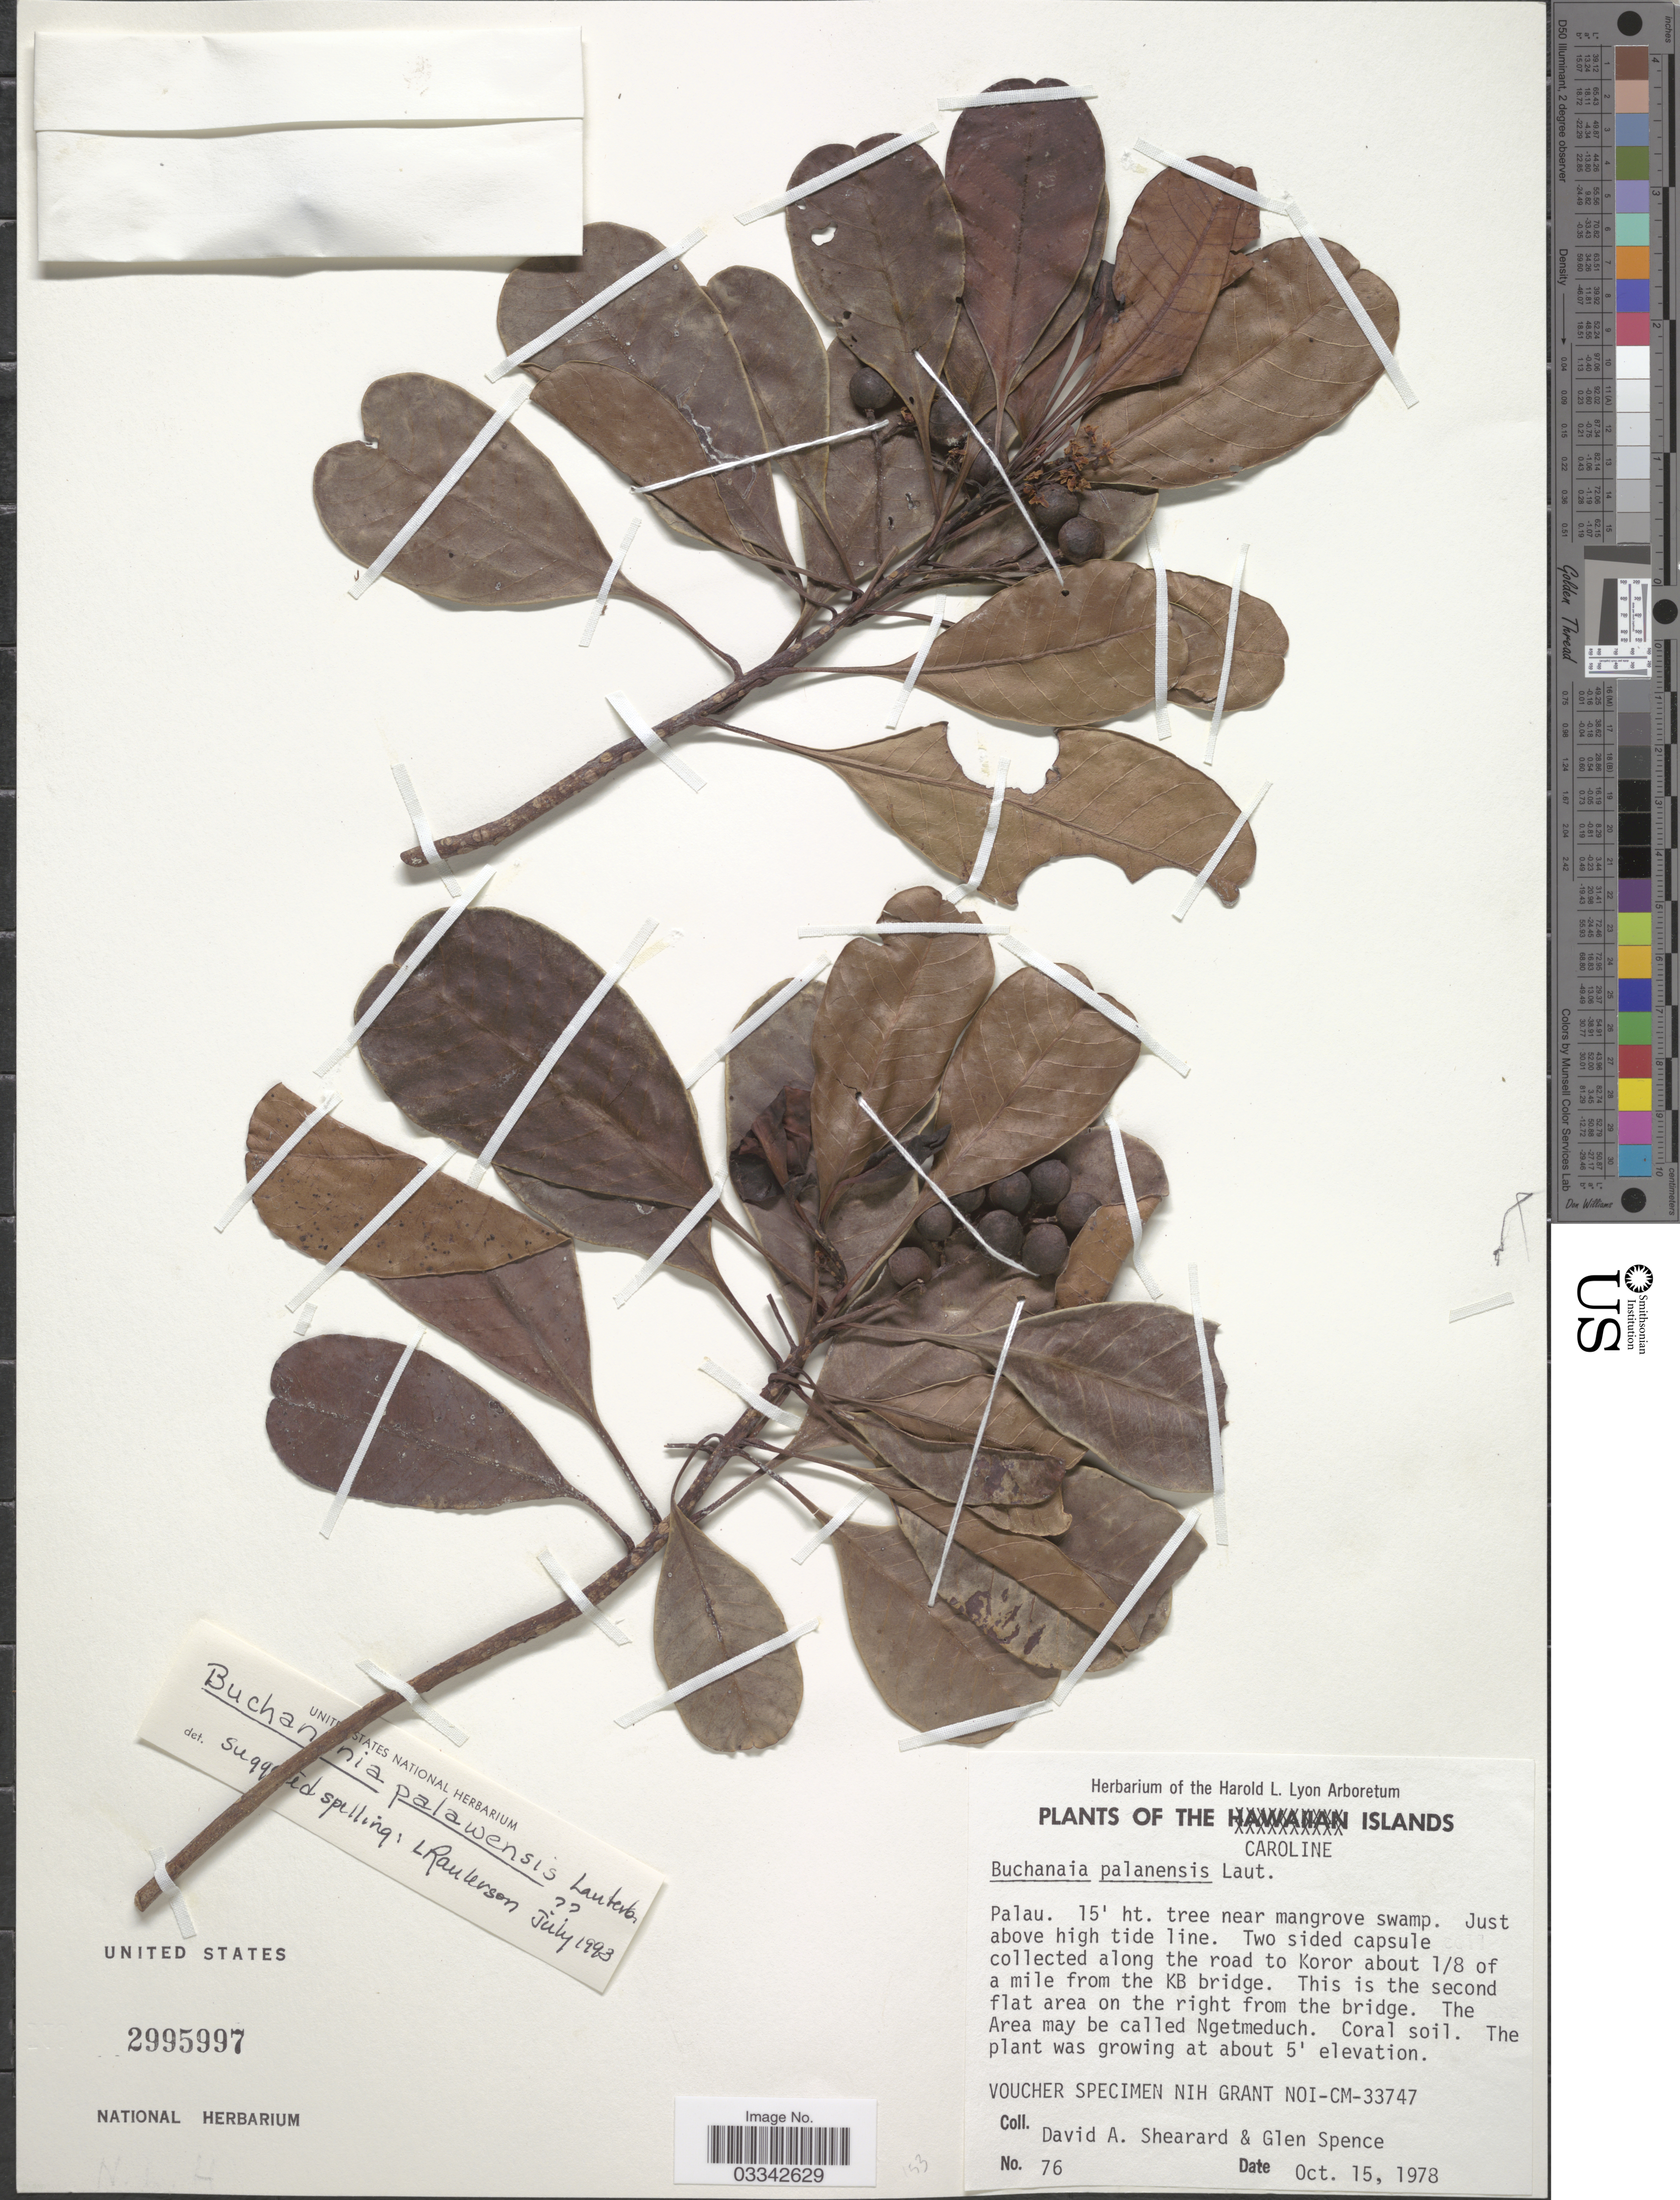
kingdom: Plantae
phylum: Tracheophyta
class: Magnoliopsida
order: Sapindales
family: Anacardiaceae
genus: Buchanania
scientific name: Buchanania palawensis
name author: Lauterb.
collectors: D. Shearard & G. Spence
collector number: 76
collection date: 1978-10-15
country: Palau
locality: The Caroline Islands. Palau. Two sided capsule collected along the road to Koror about 1/8 of a mile from the KB bridge. Area may be called Ngetmeduch.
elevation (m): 2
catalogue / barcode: US 2995997